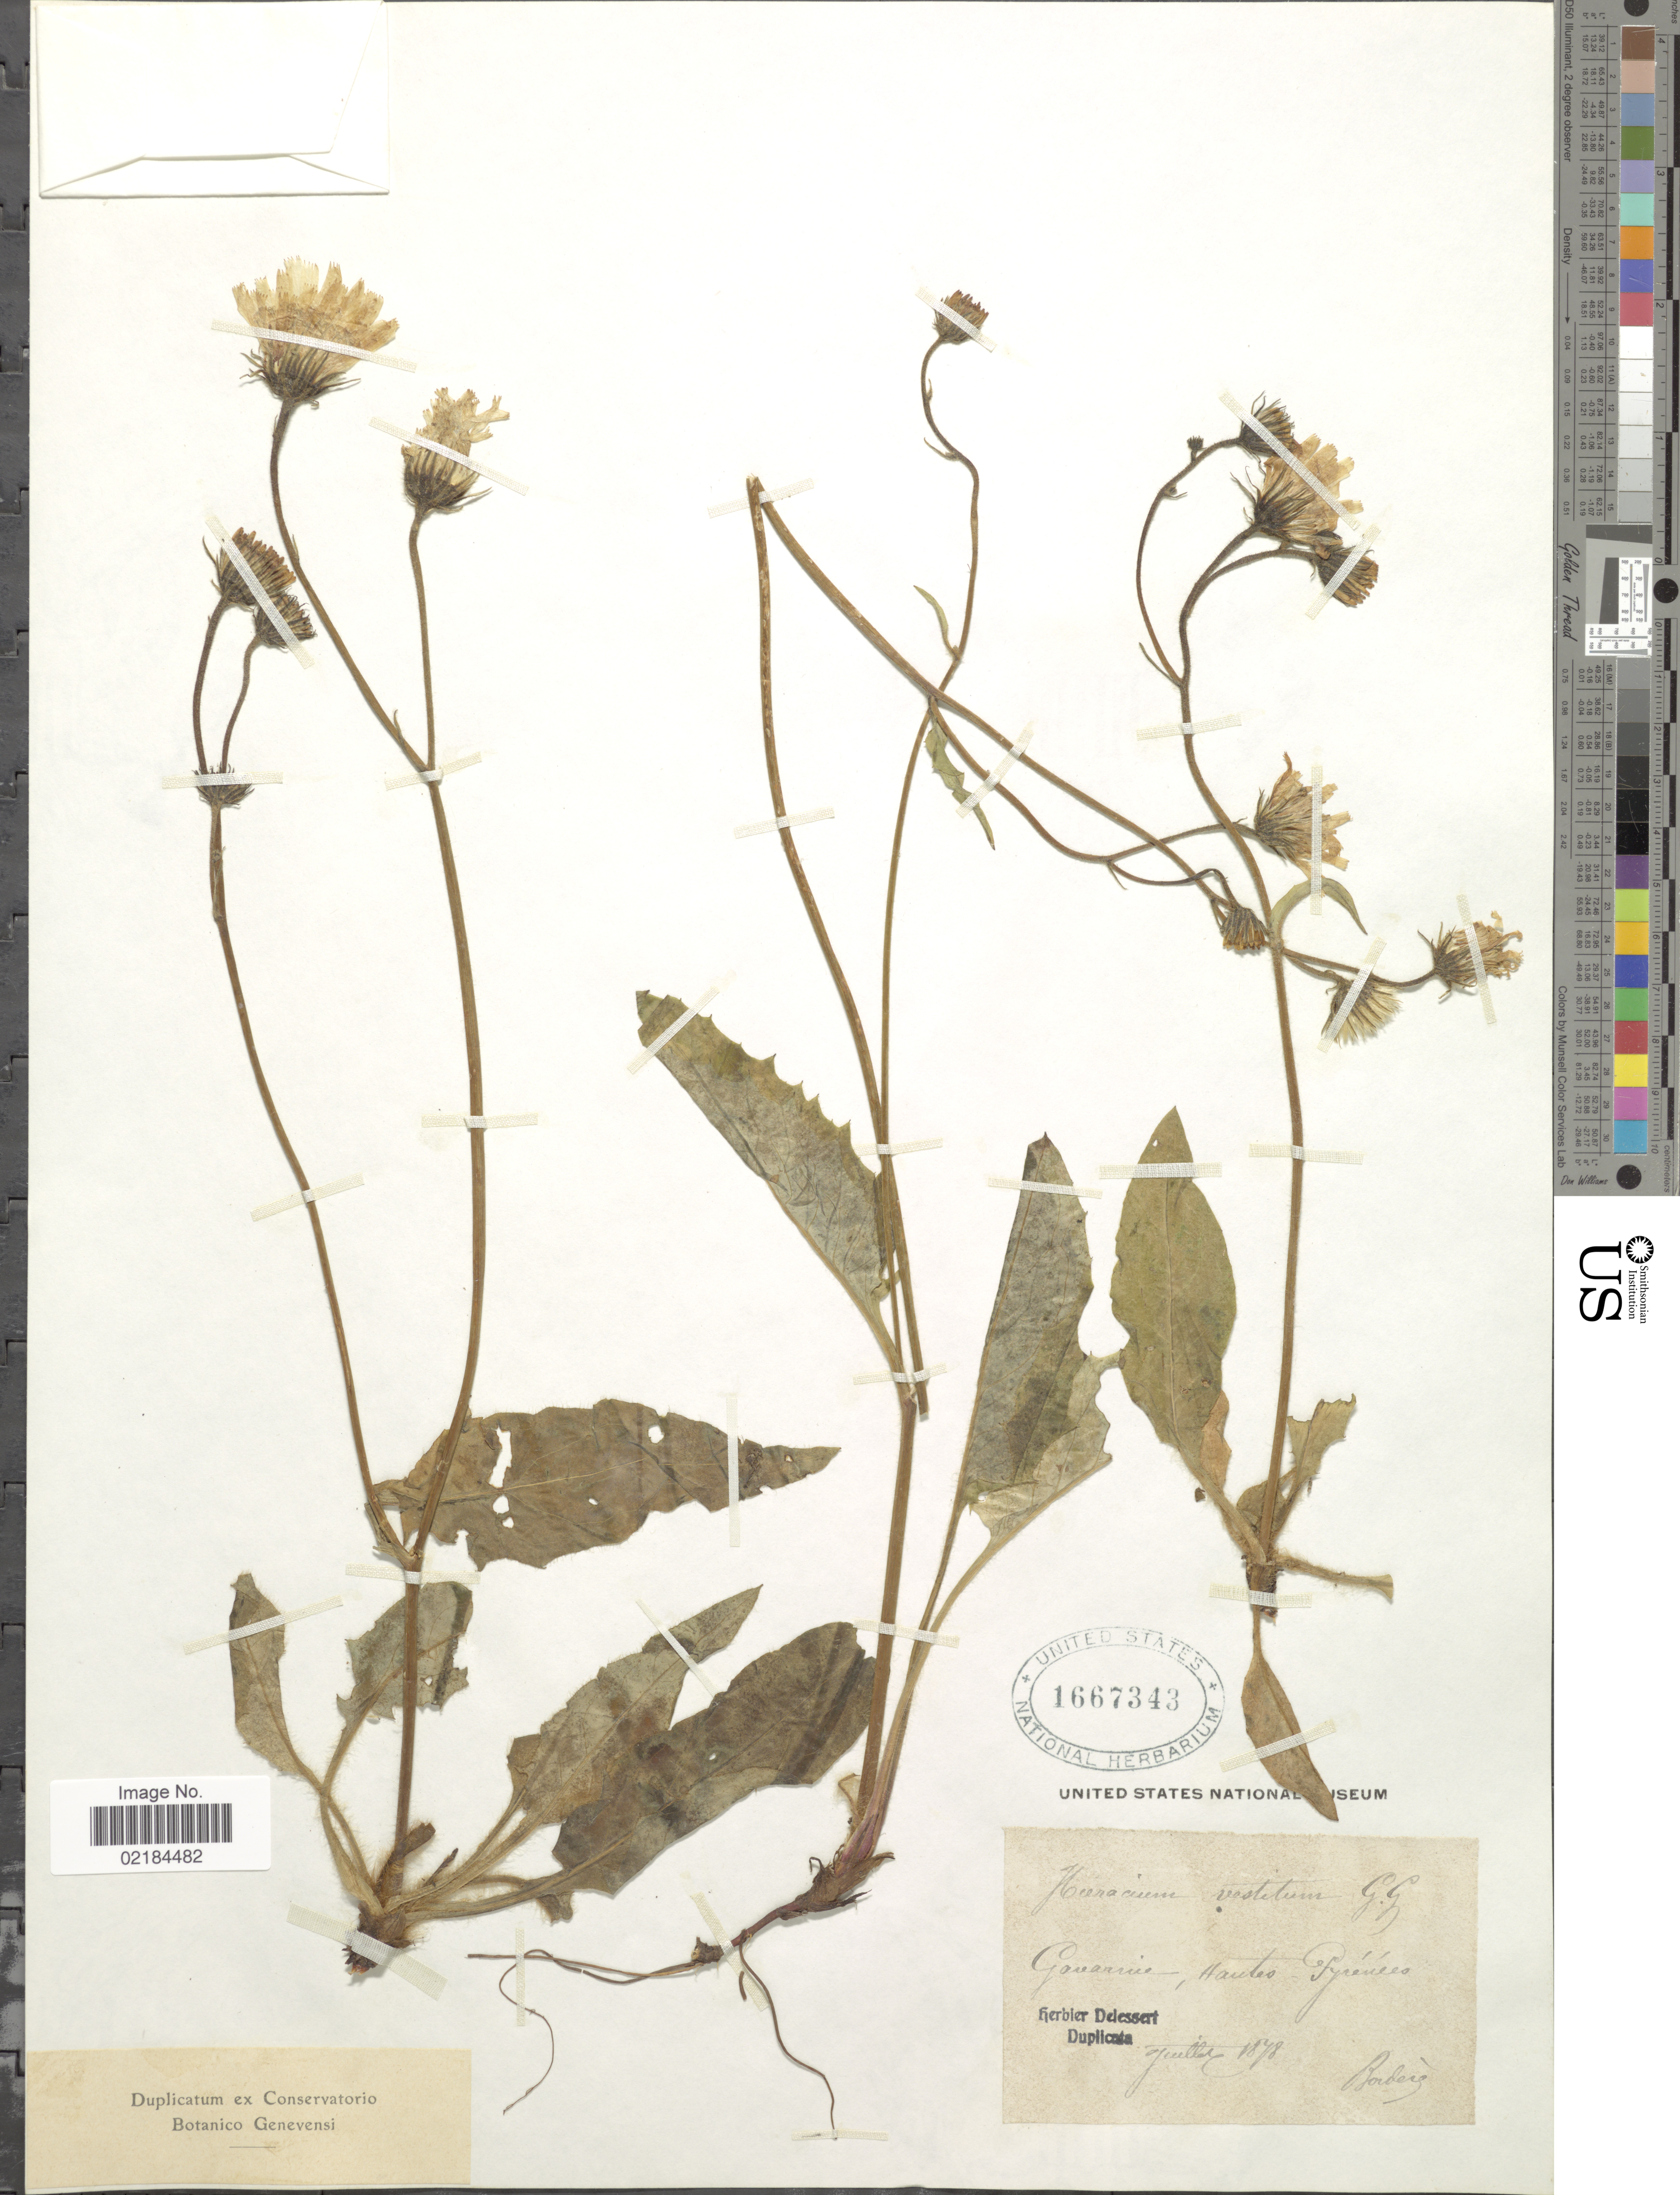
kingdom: Plantae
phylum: Tracheophyta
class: Magnoliopsida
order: Asterales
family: Asteraceae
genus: Hieracium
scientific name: Hieracium schmidtii subsp. vestitum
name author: (Gren. & Godr.) O. Bolòs & Vigo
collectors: -. Bordère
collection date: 1878-07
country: France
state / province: Occitanie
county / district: Hautes-Pyrénées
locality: Gavarnie, Hautes Pyrenees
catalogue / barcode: US 1667343